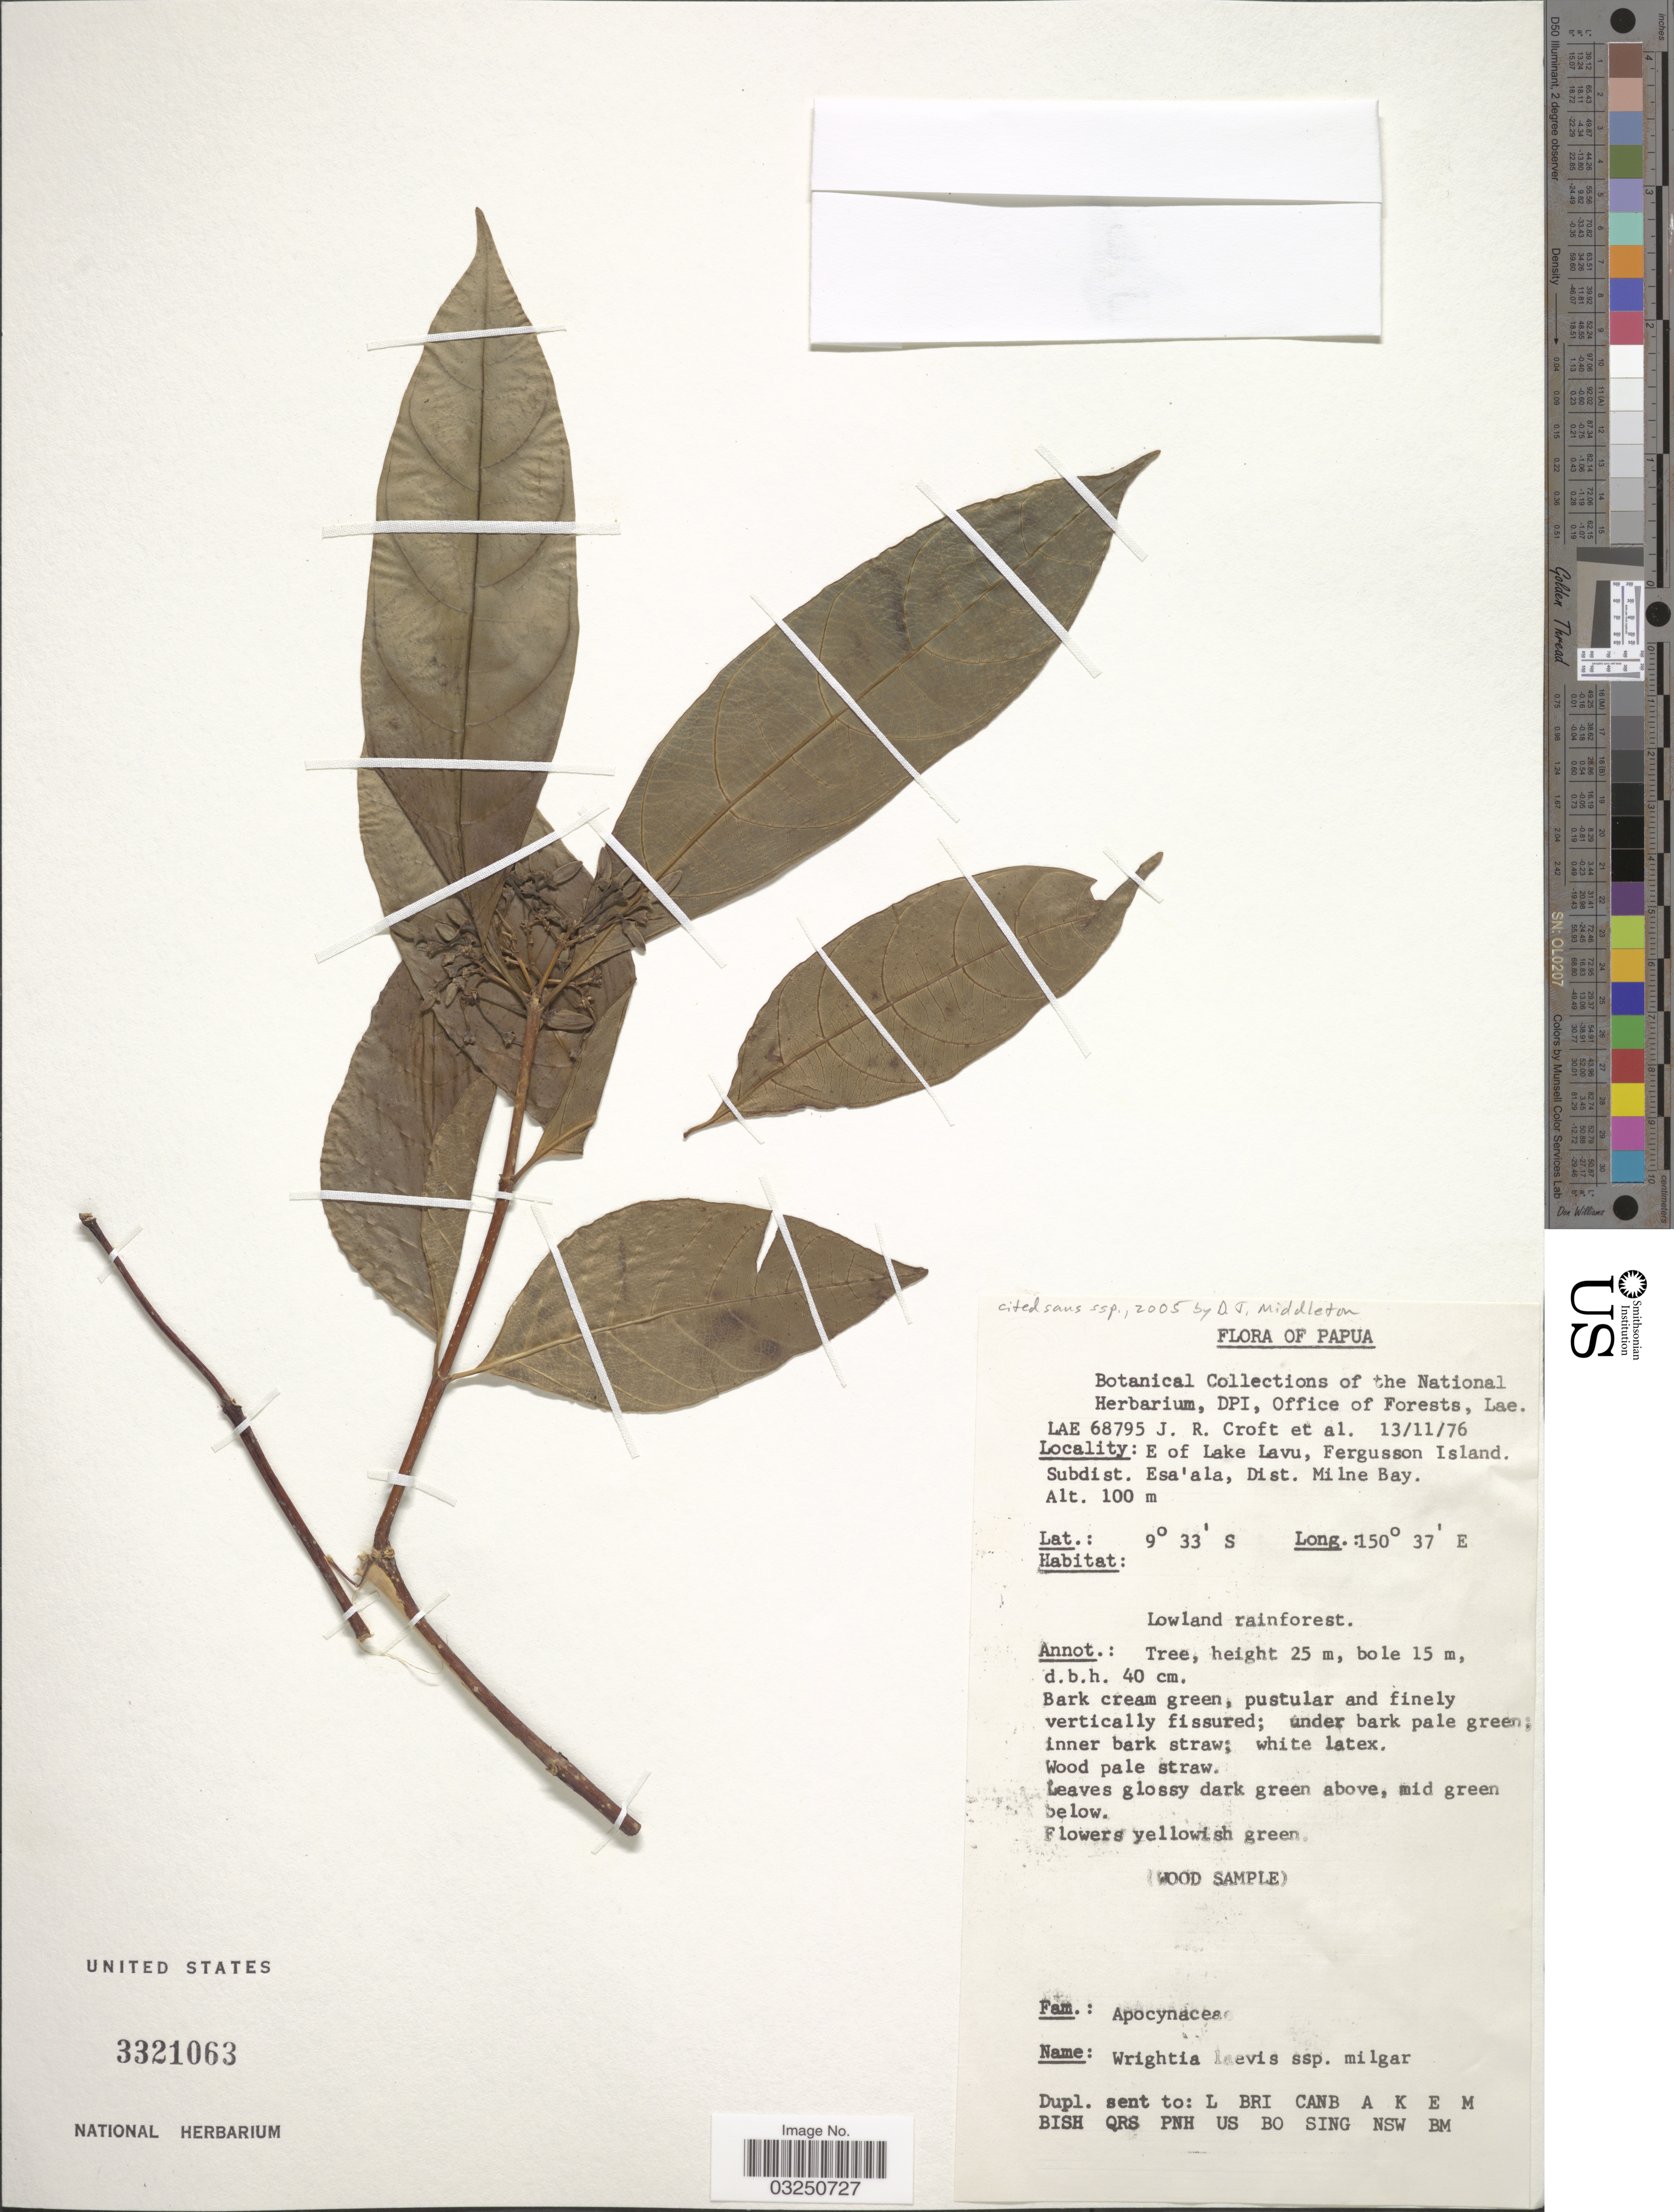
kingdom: Plantae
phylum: Tracheophyta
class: Magnoliopsida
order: Gentianales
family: Apocynaceae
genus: Wrightia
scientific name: Wrightia laevis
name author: Hook. f.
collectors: J. R. Croft & et al.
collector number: LAE 68795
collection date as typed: Transcribed d/m/y: 13/11/76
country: Papua New Guinea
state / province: Milne Bay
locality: Papua. E of Lake Lavu, Fergusson Island. Subdist. Esa'ala, Dist. Milne Bay.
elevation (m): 100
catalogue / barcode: US 3321063